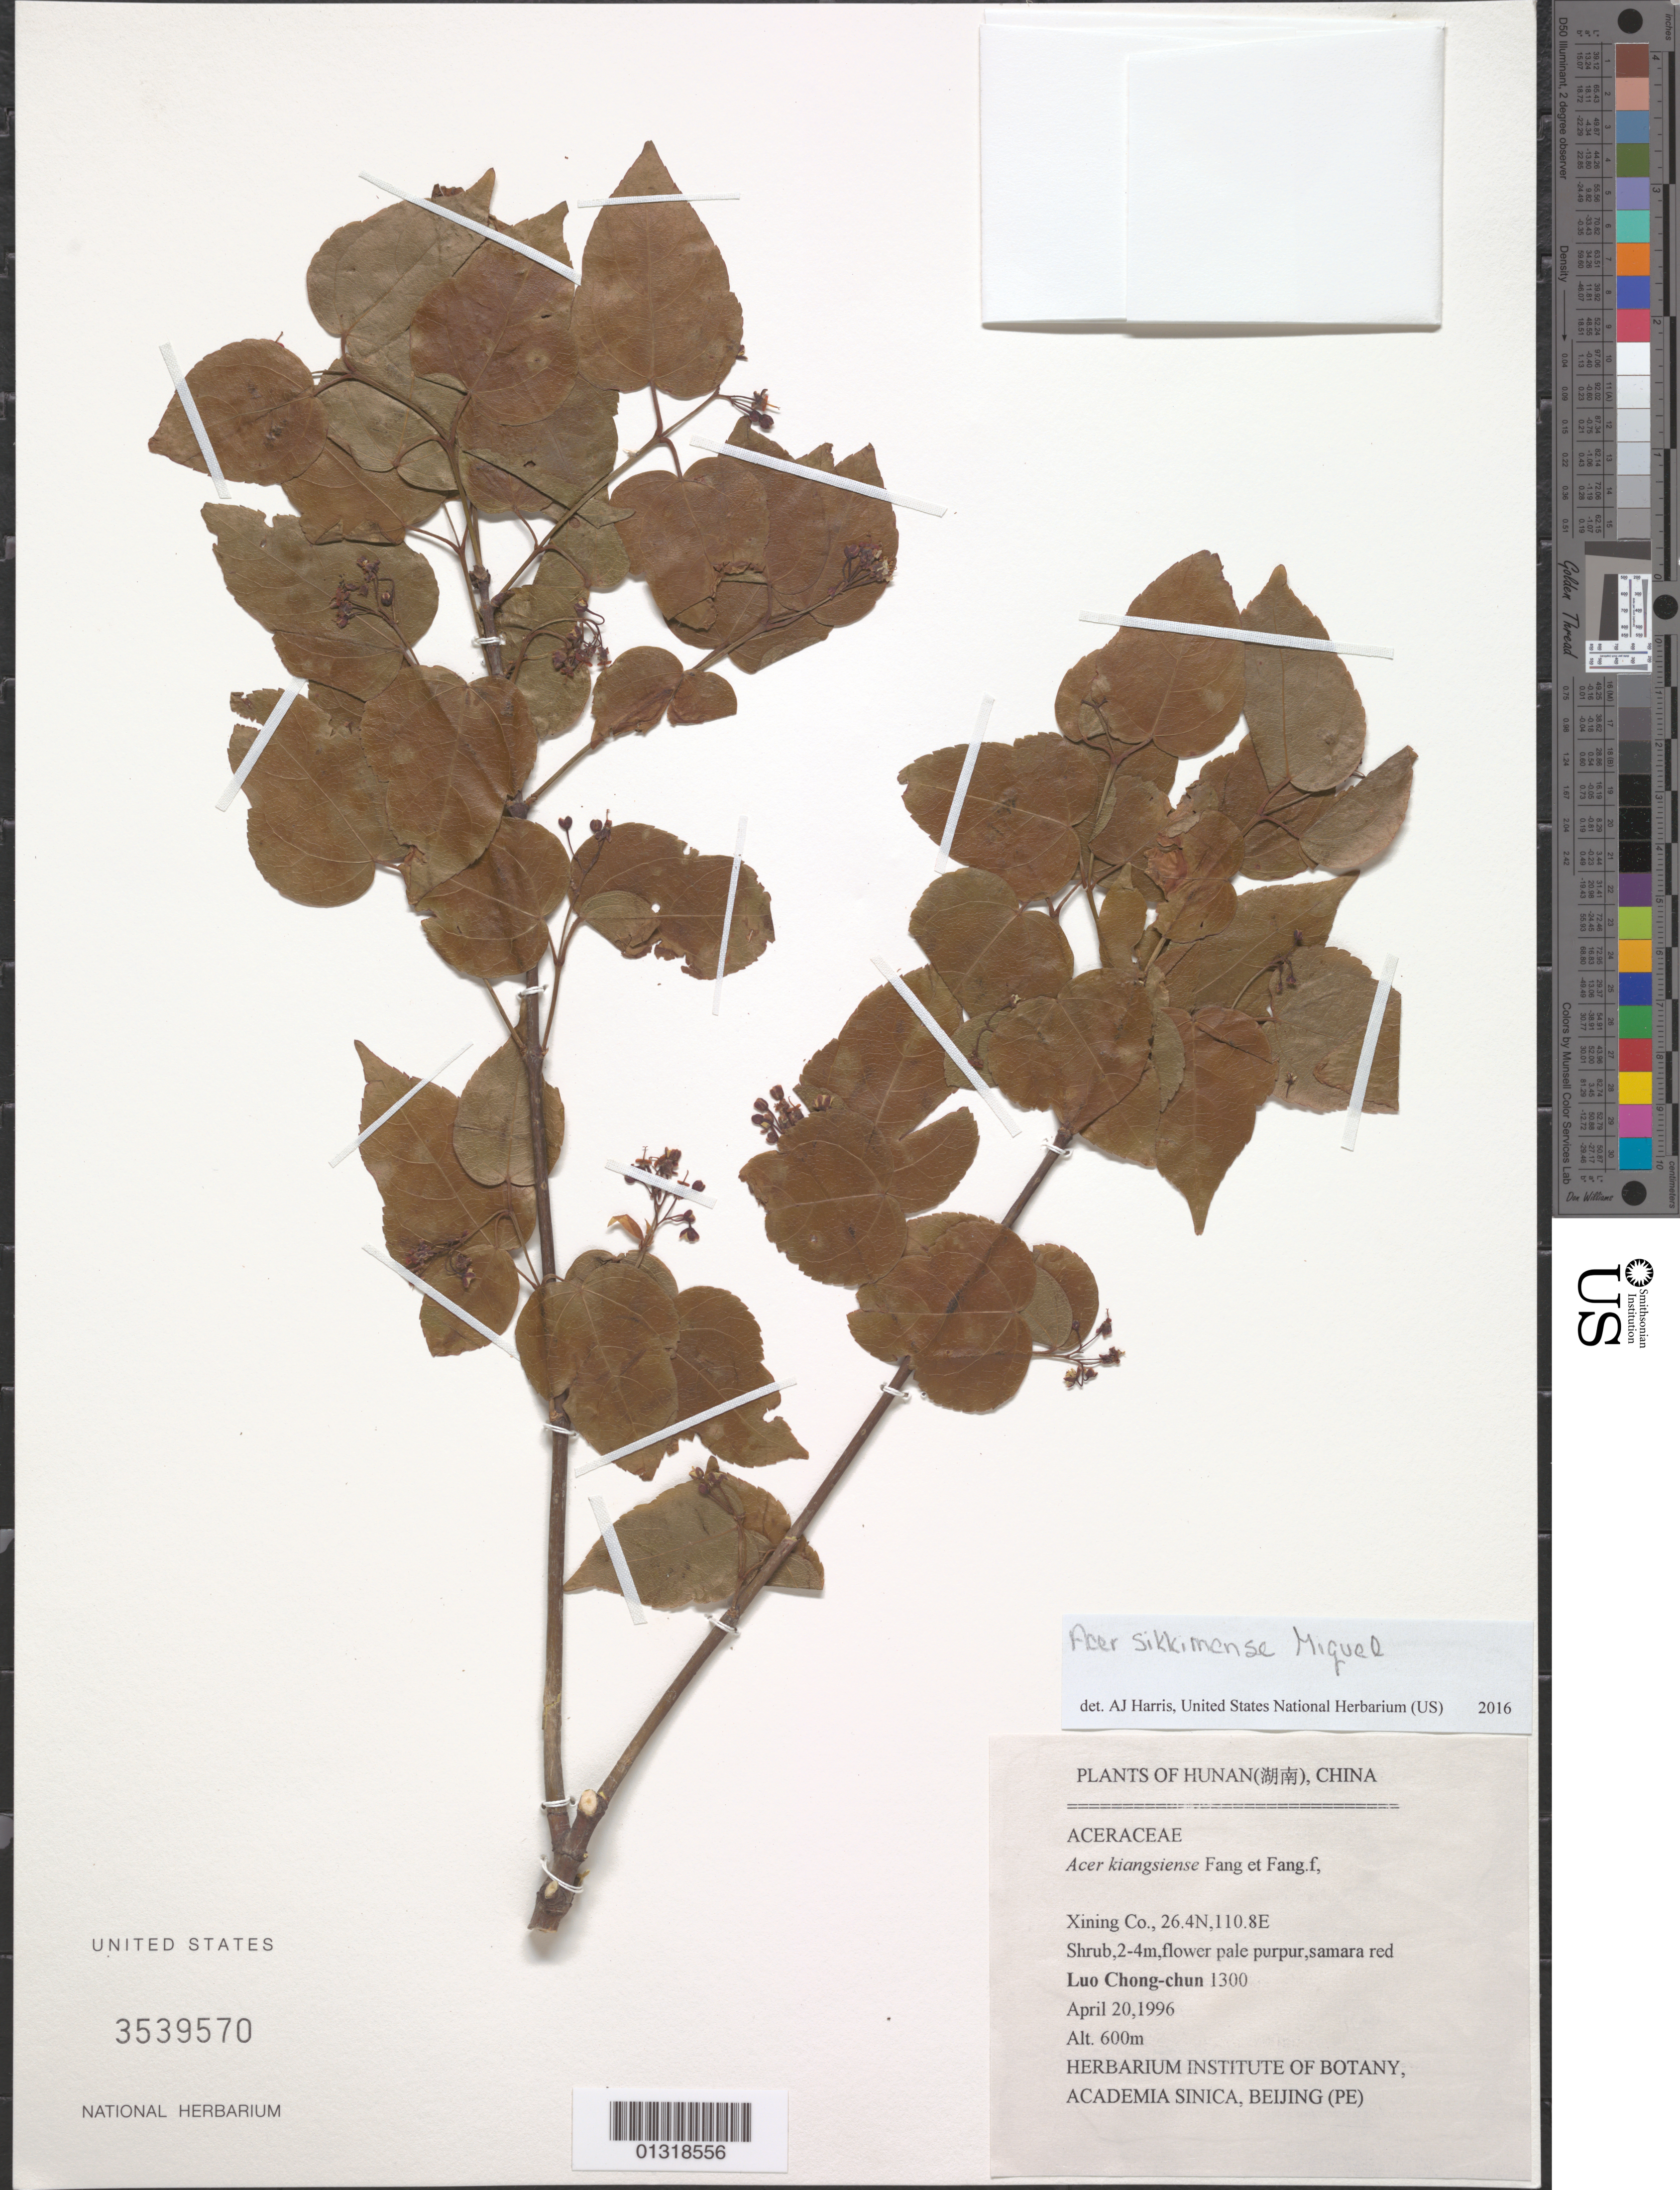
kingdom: Plantae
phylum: Tracheophyta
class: Magnoliopsida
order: Sapindales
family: Sapindaceae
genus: Acer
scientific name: Acer sikkimense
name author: Miq.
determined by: Harris, A. J.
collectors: L. Chong-Chun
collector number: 1300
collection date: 1996-04-20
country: China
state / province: Hunan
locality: Xining Co.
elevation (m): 600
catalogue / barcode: US 3539570